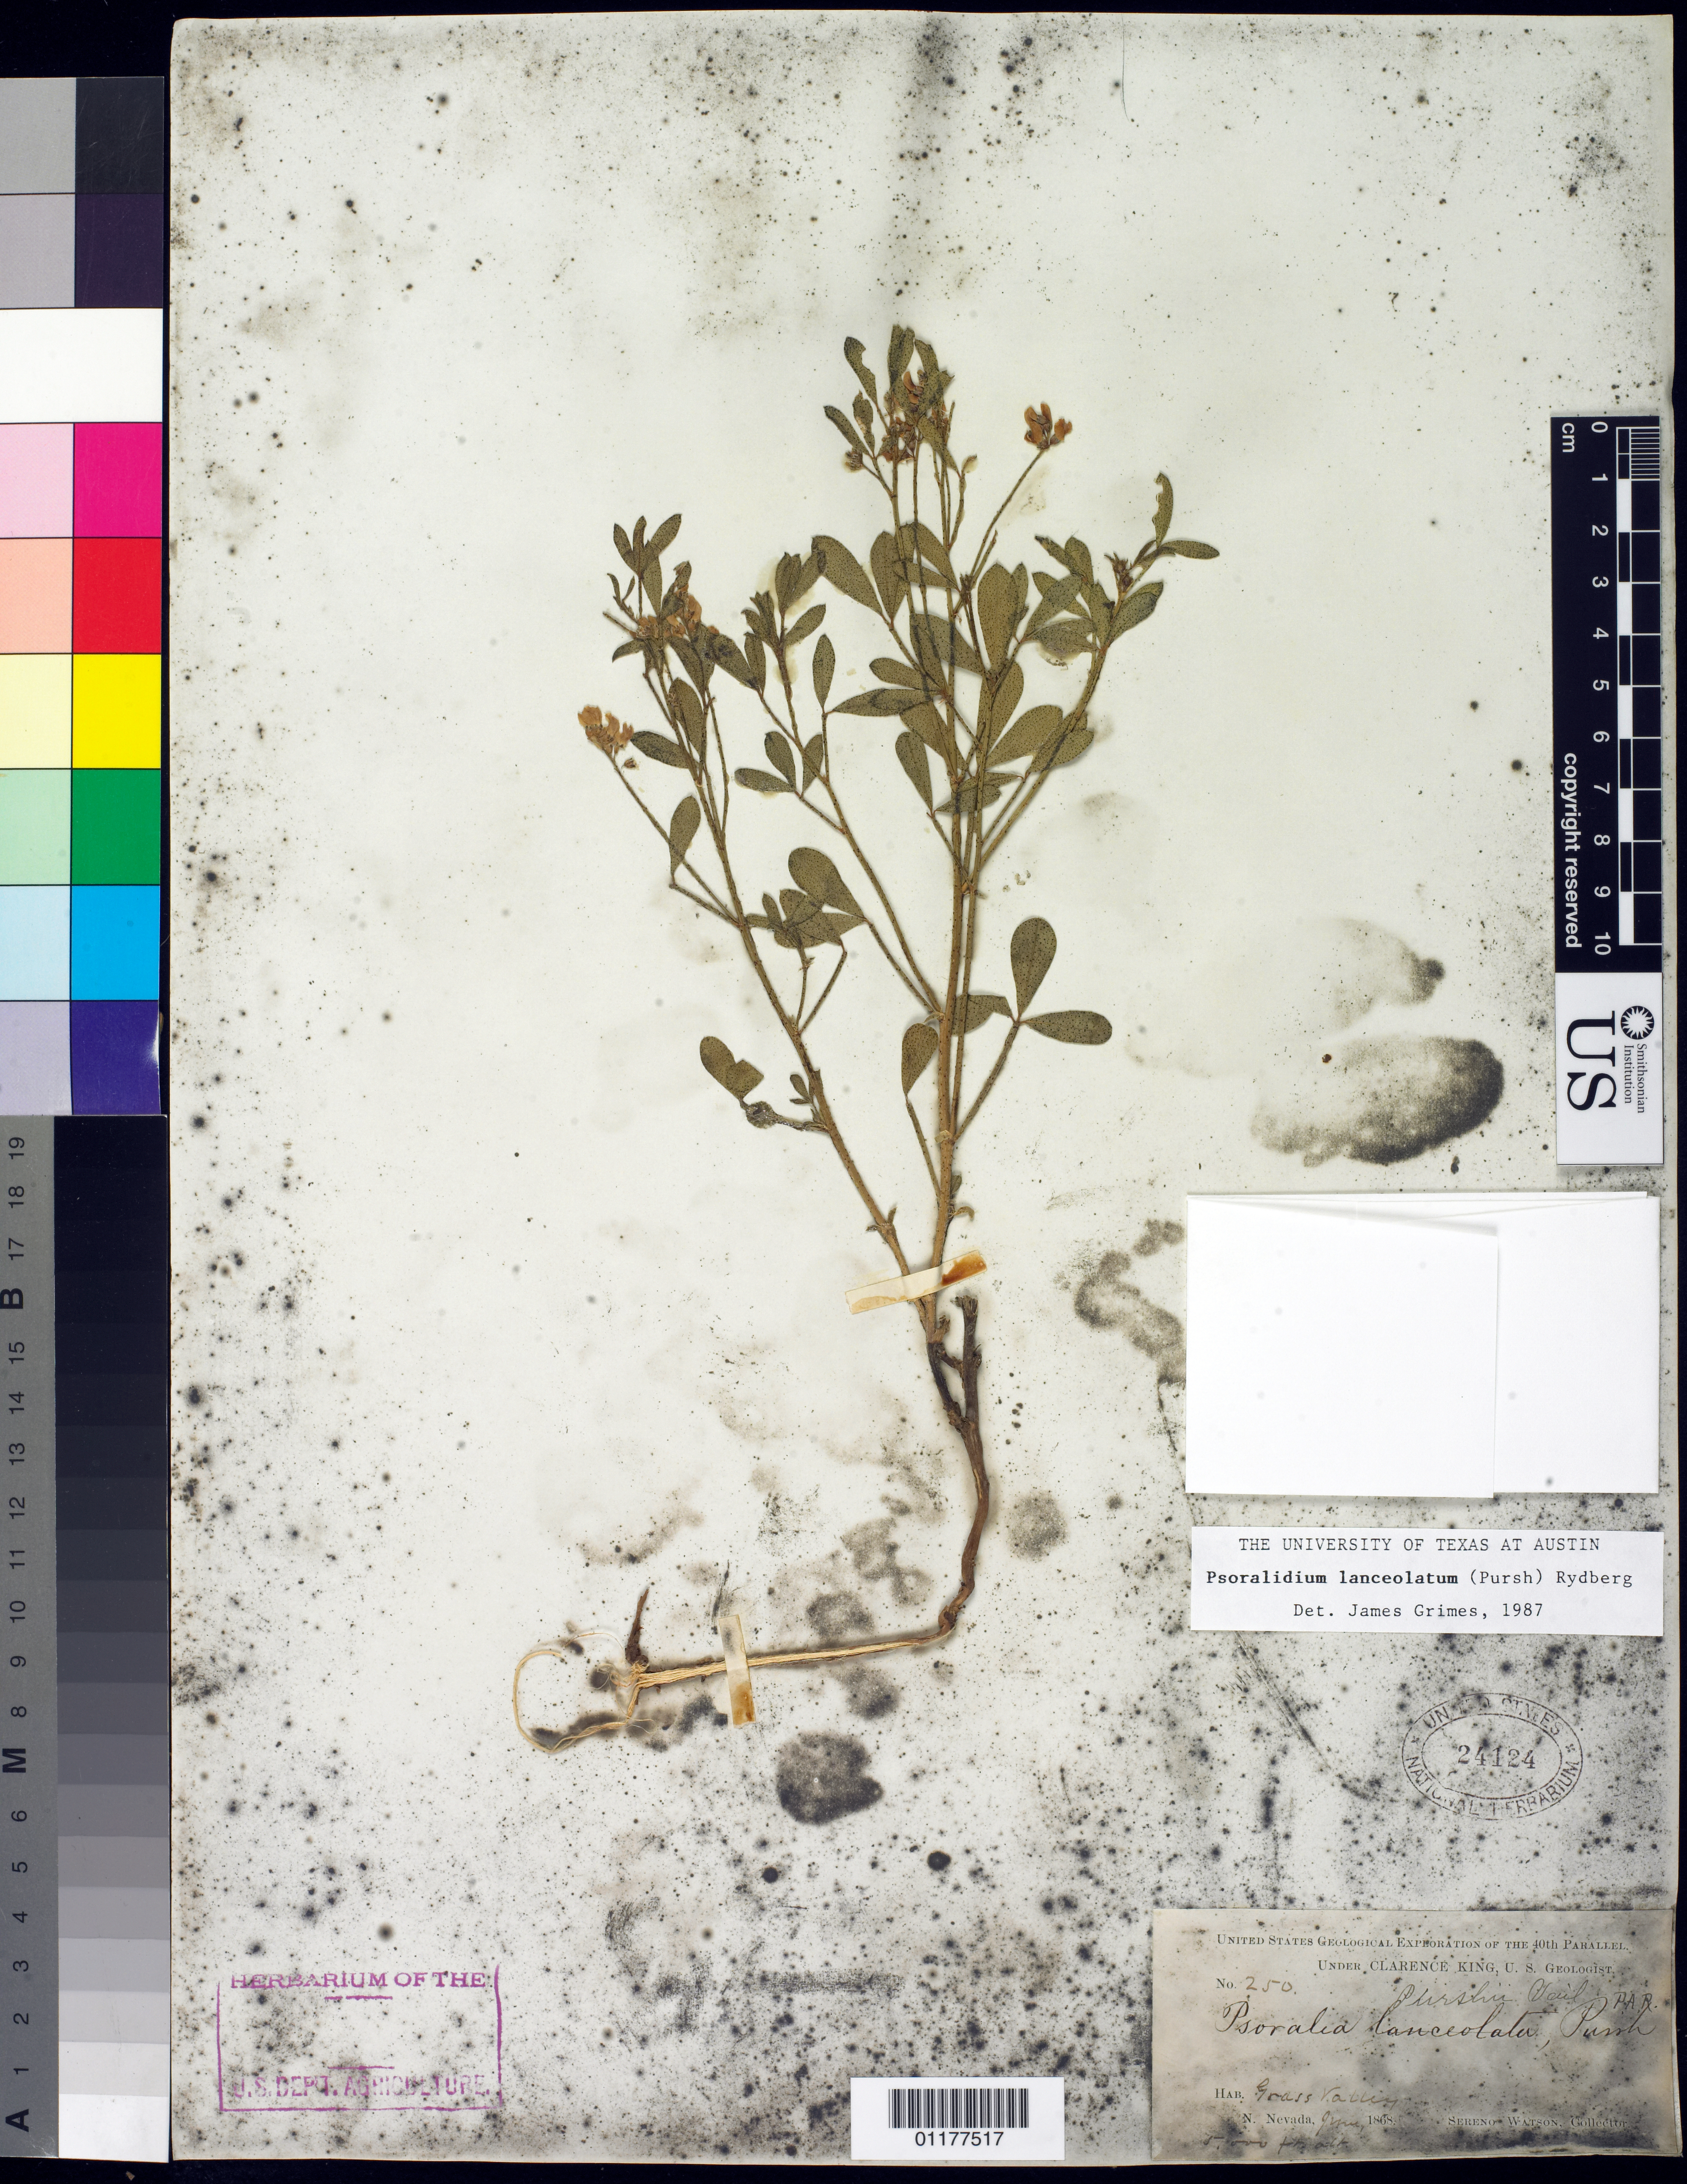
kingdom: Plantae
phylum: Tracheophyta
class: Magnoliopsida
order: Fabales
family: Fabaceae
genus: Ladeania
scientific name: Ladeania lanceolata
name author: (Pursh) A.N. Egan & Reveal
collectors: S. Watson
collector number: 250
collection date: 1868-06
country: United States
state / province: Nevada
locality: Grass Valley, N Nevada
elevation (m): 1524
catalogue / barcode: US 24124